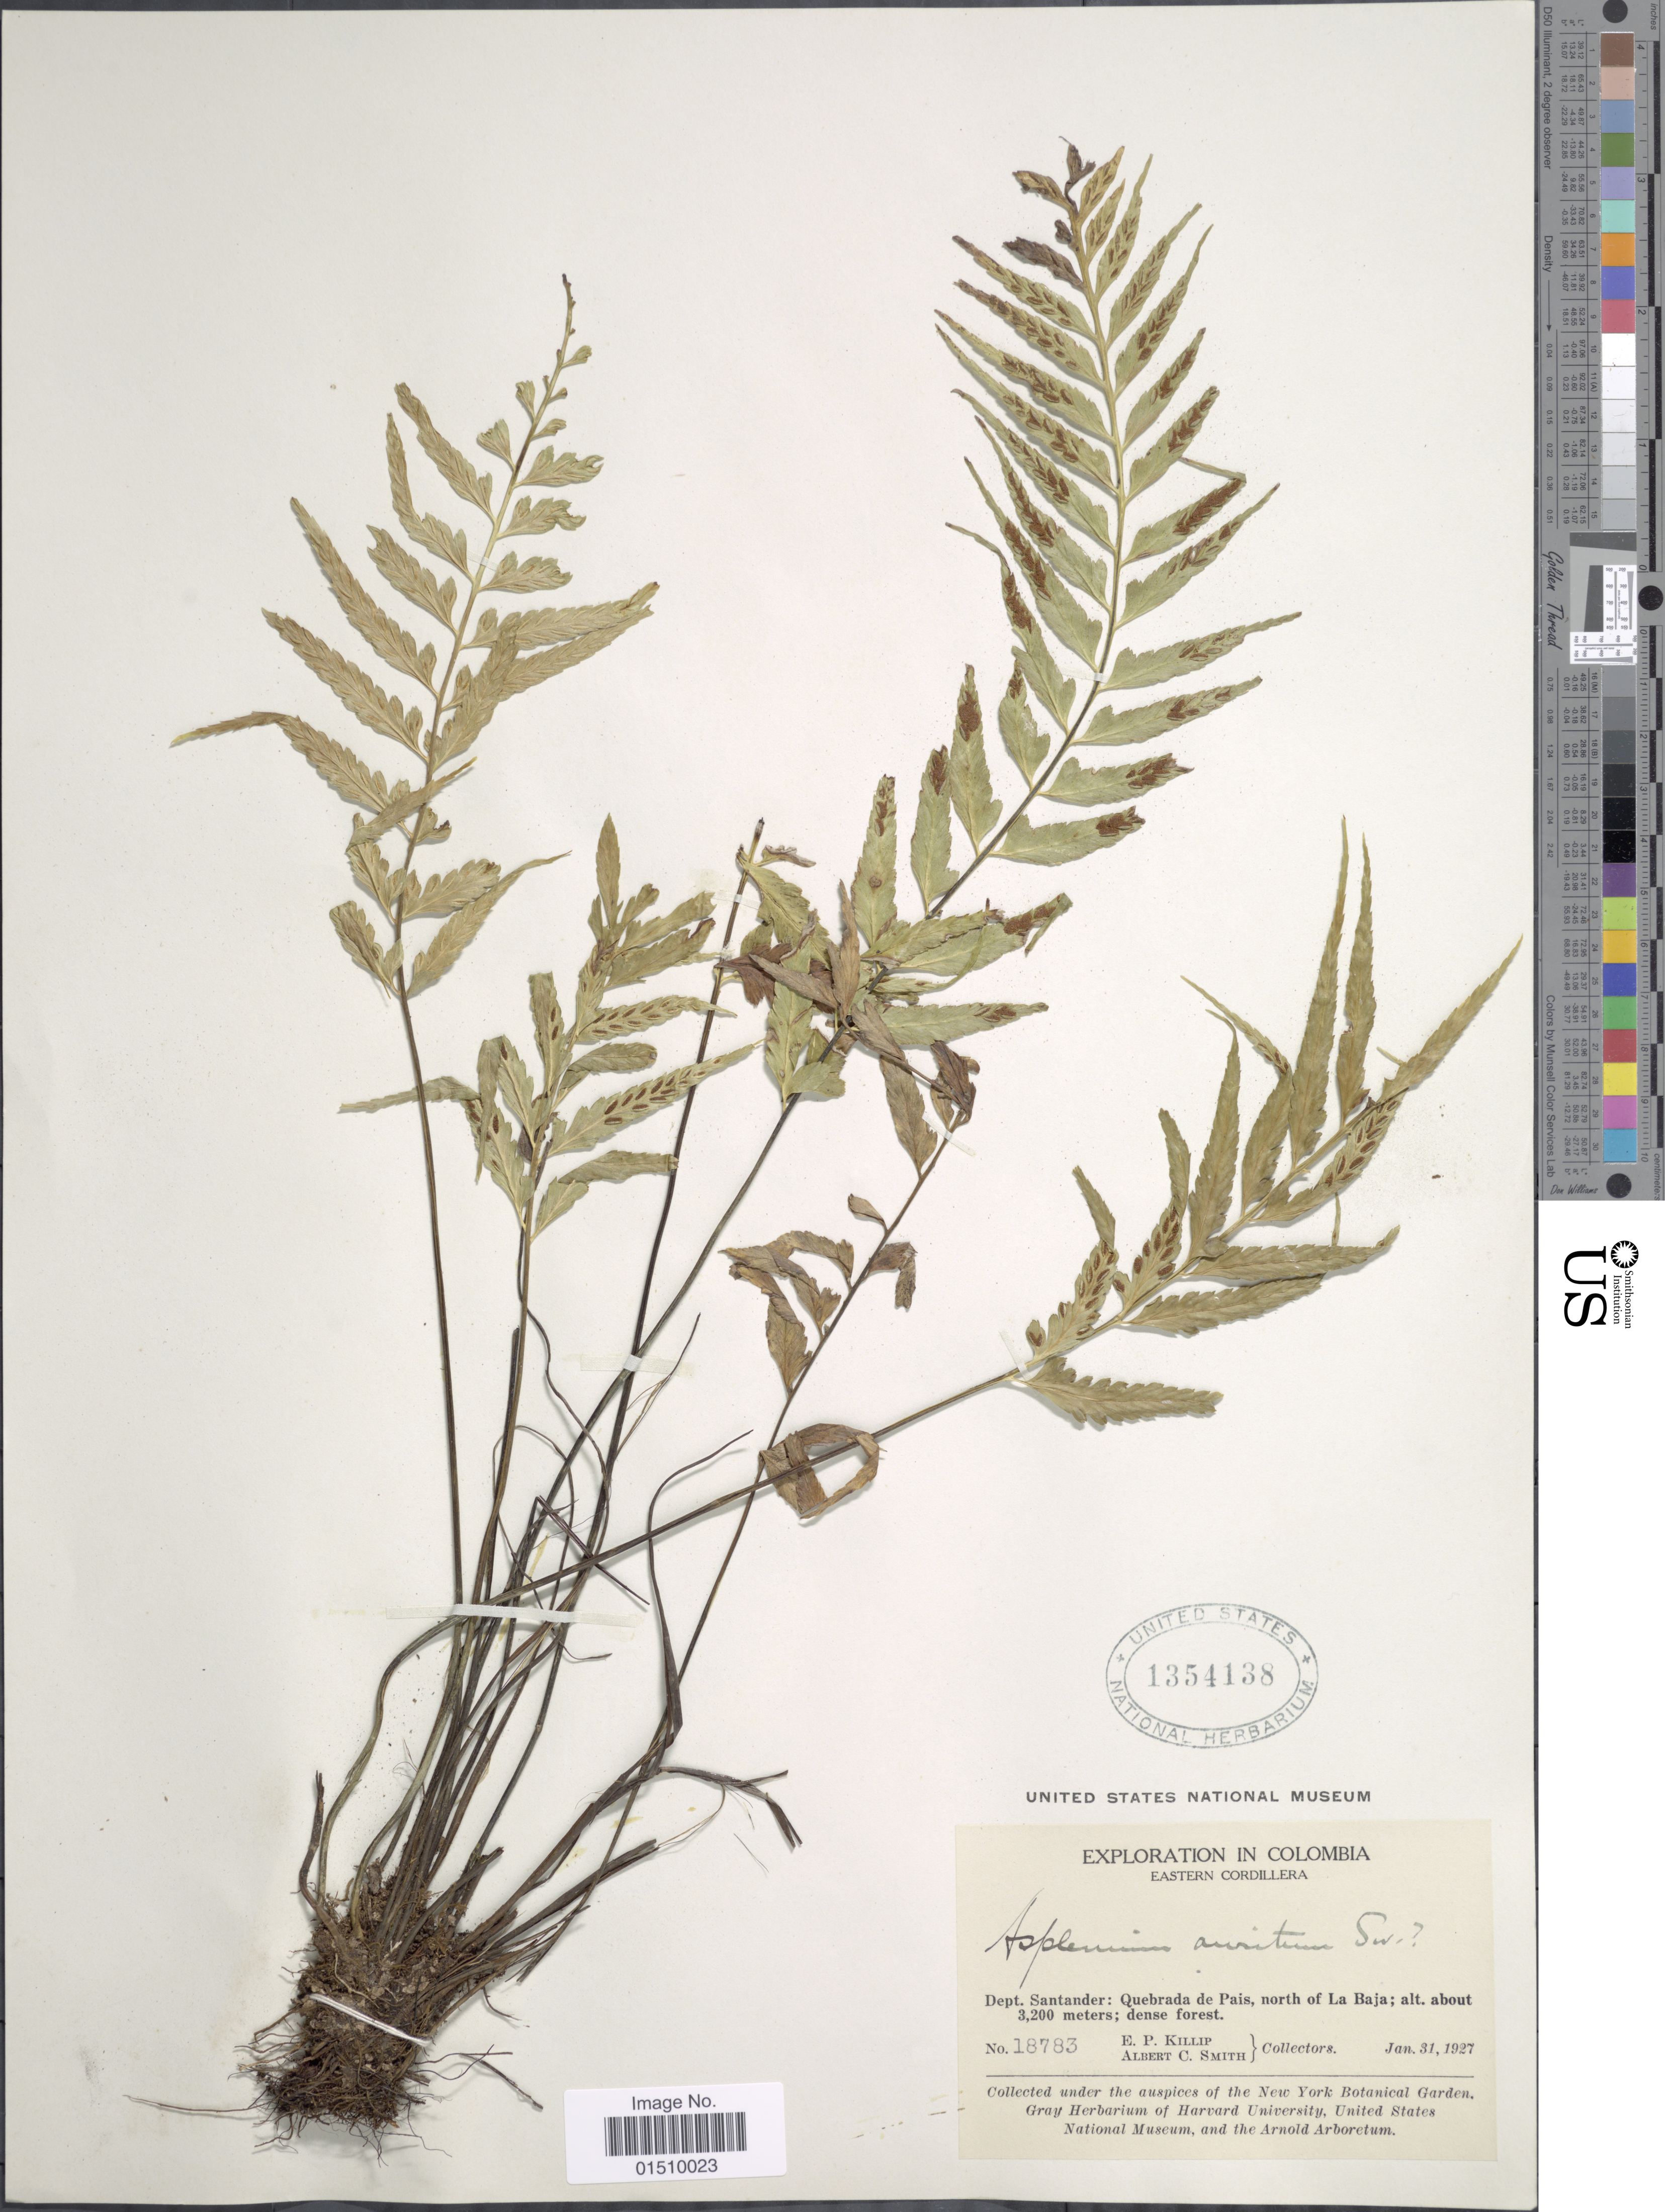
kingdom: Plantae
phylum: Tracheophyta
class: Polypodiopsida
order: Polypodiales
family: Aspleniaceae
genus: Asplenium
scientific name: Asplenium auritum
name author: Sw.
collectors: E. P. Killip & A. C. Smith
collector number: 18783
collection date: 1927-01-31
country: Colombia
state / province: Santander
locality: Colombia, eastern Cordillera, Quebrada de Paris, north of La Baja.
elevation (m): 3200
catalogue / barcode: US 1354138